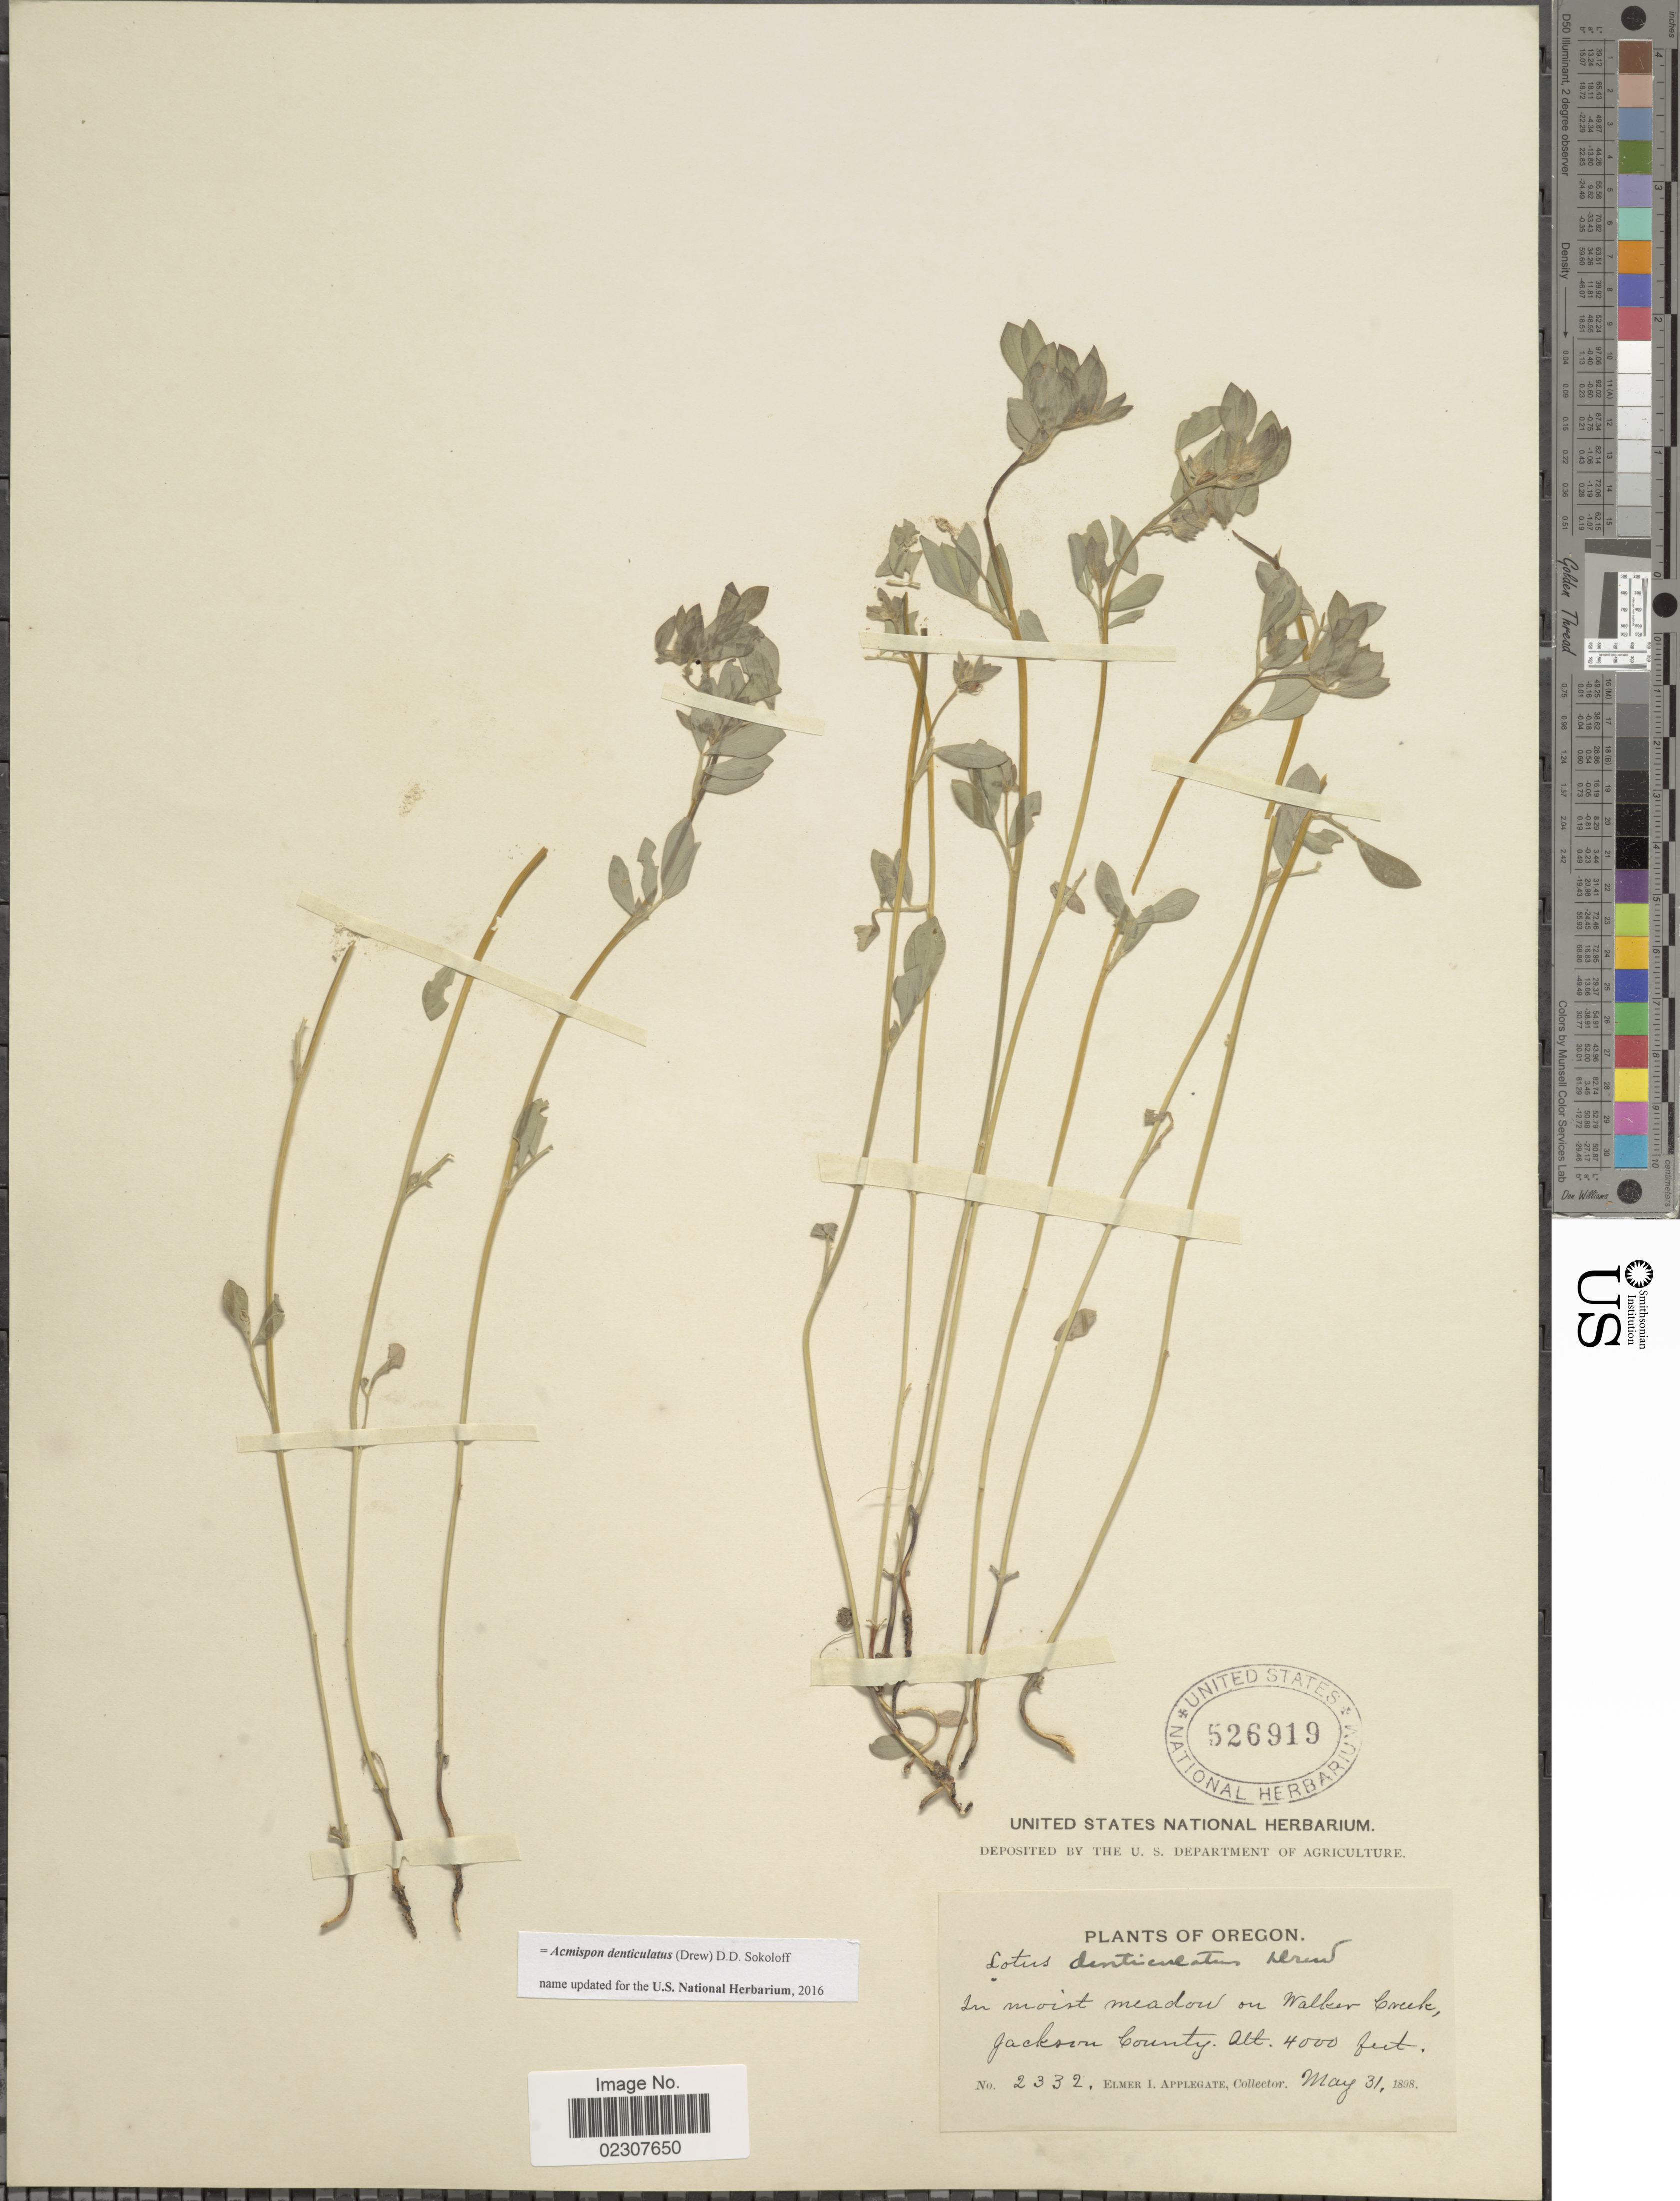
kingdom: Plantae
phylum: Tracheophyta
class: Magnoliopsida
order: Fabales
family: Fabaceae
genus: Acmispon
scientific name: Acmispon denticulatus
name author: (Drew) D.D. Sokoloff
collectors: E. I. Applegate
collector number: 2332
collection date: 1898-05-31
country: United States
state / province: Oregon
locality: In moist meadow on Walker Creek Jackson County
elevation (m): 1219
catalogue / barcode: US 526919